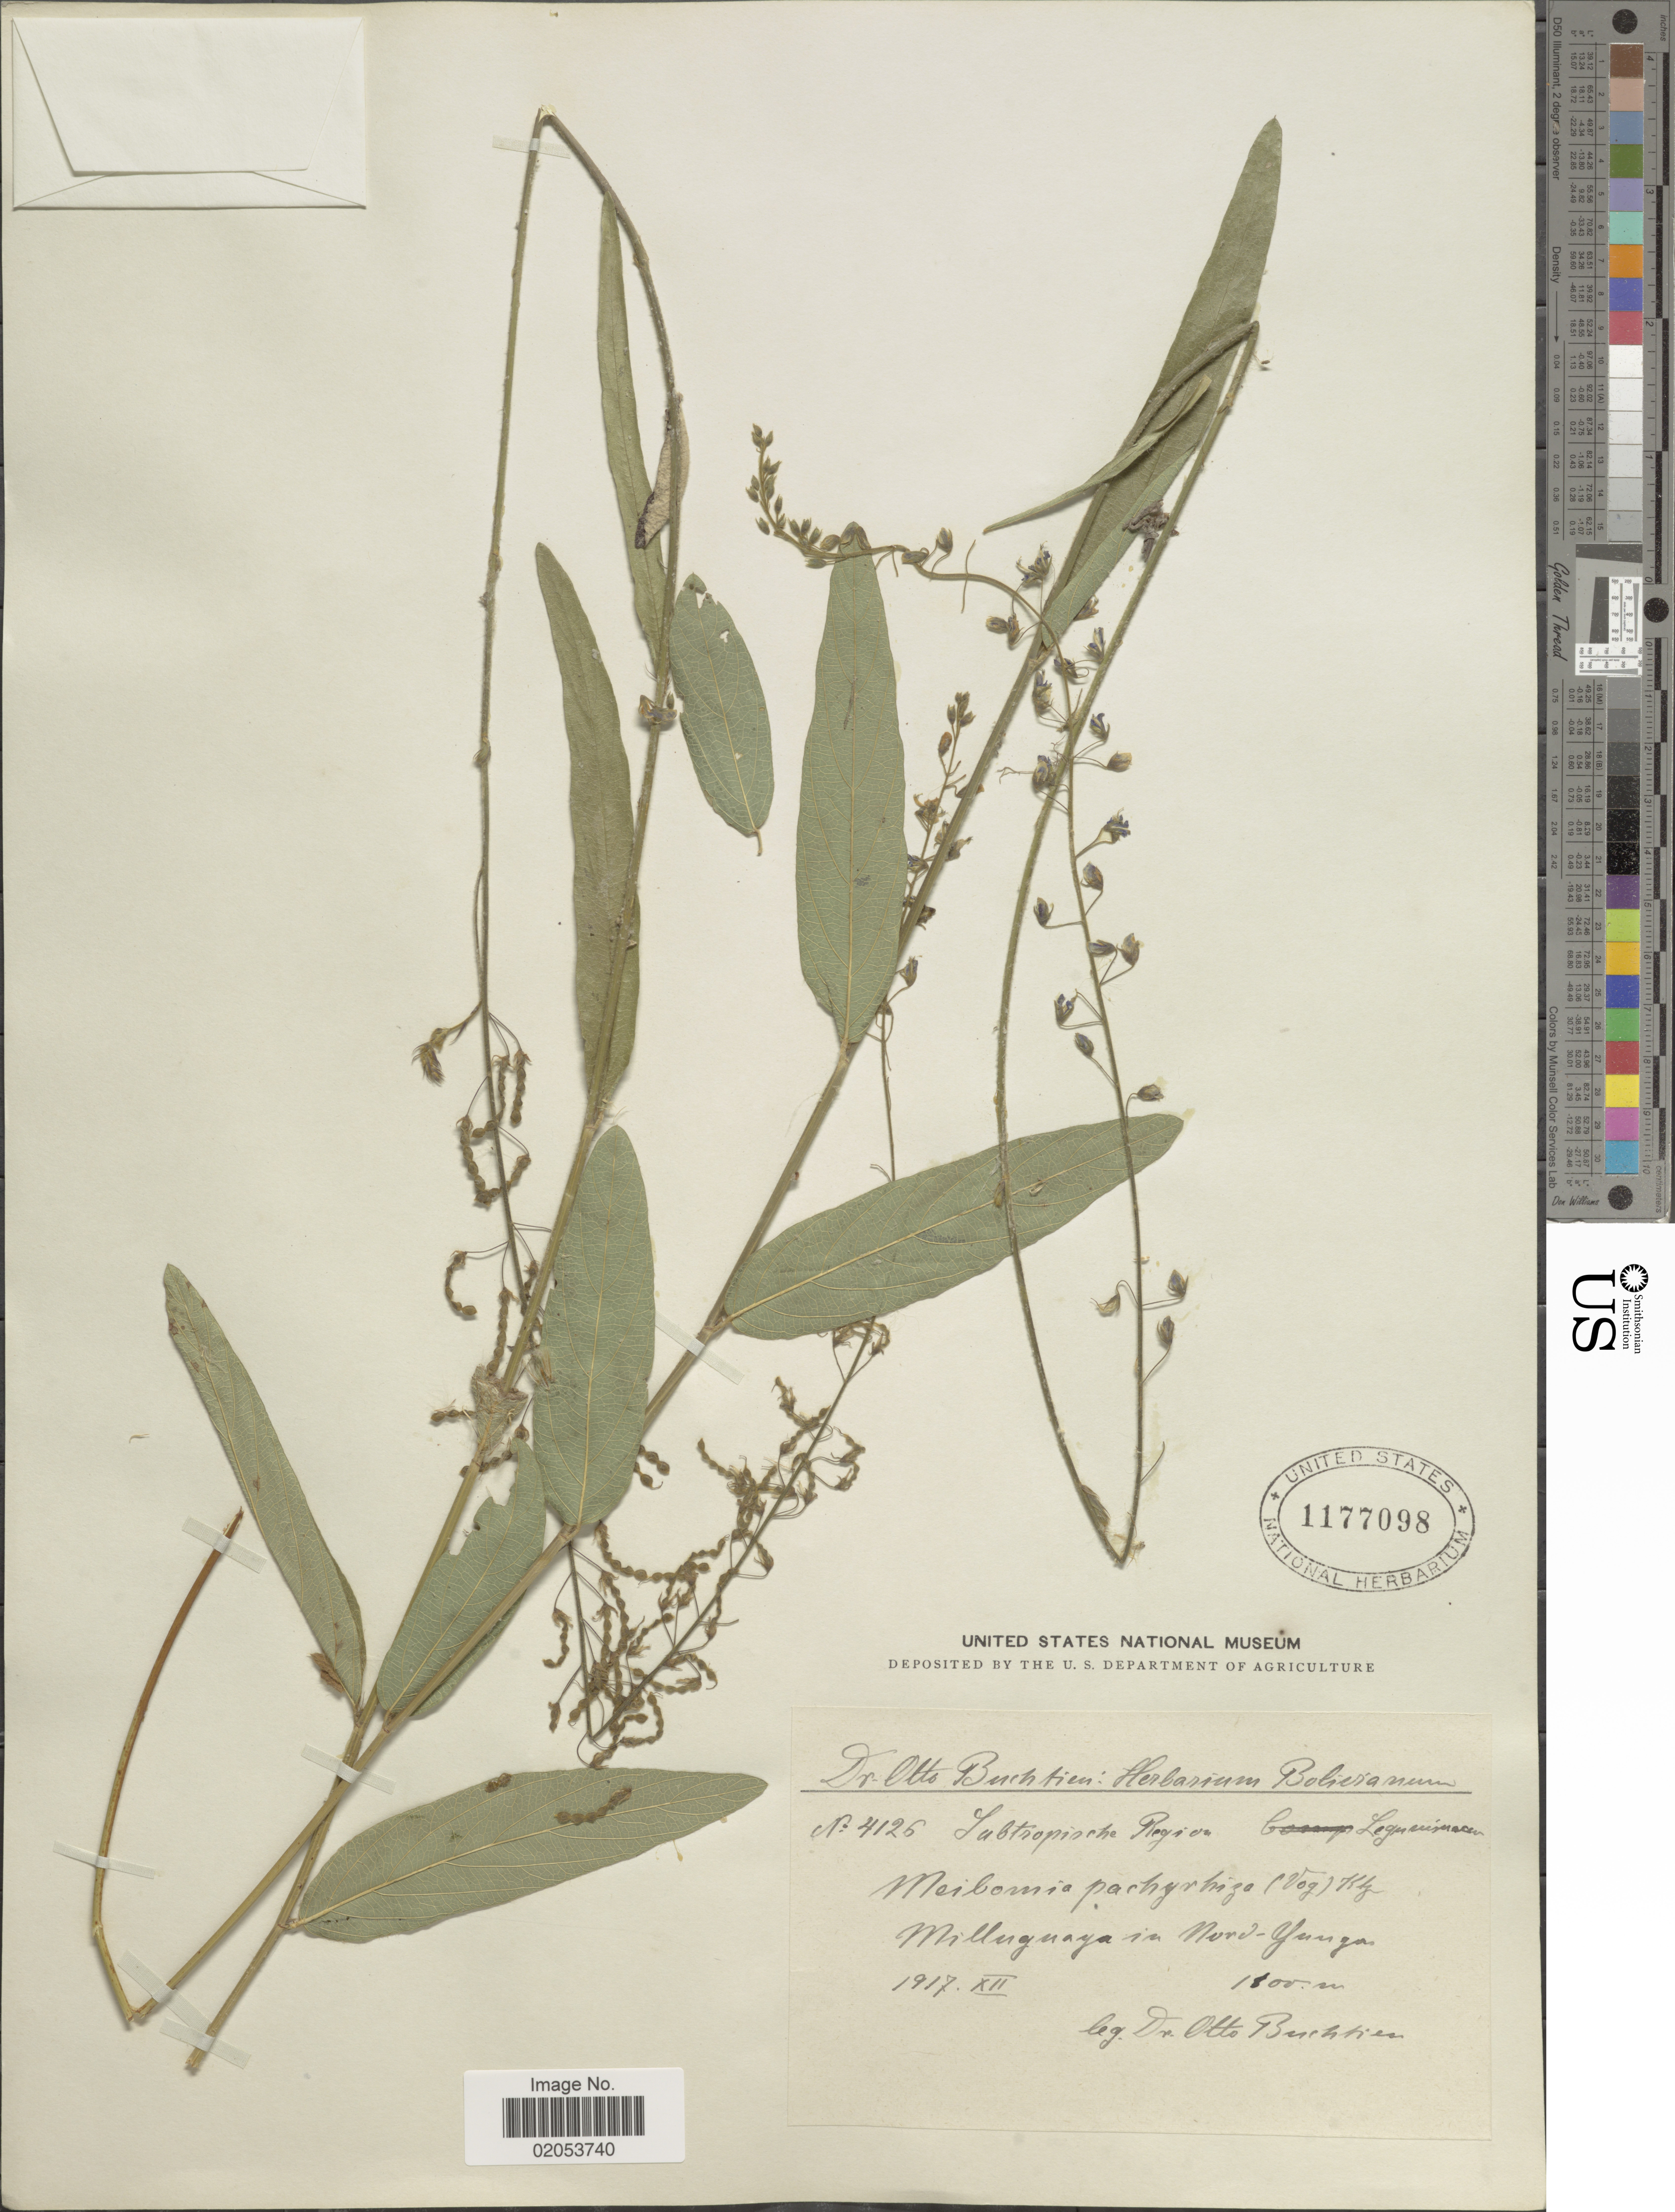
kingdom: Plantae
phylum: Tracheophyta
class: Magnoliopsida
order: Fabales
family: Fabaceae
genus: Desmodium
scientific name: Desmodium pachyrrhizum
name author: Vogel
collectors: O. Buchtien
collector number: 4125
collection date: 1917-12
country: Bolivia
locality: Milluguaya in Nord-Yungas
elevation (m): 1800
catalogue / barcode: US 1177098